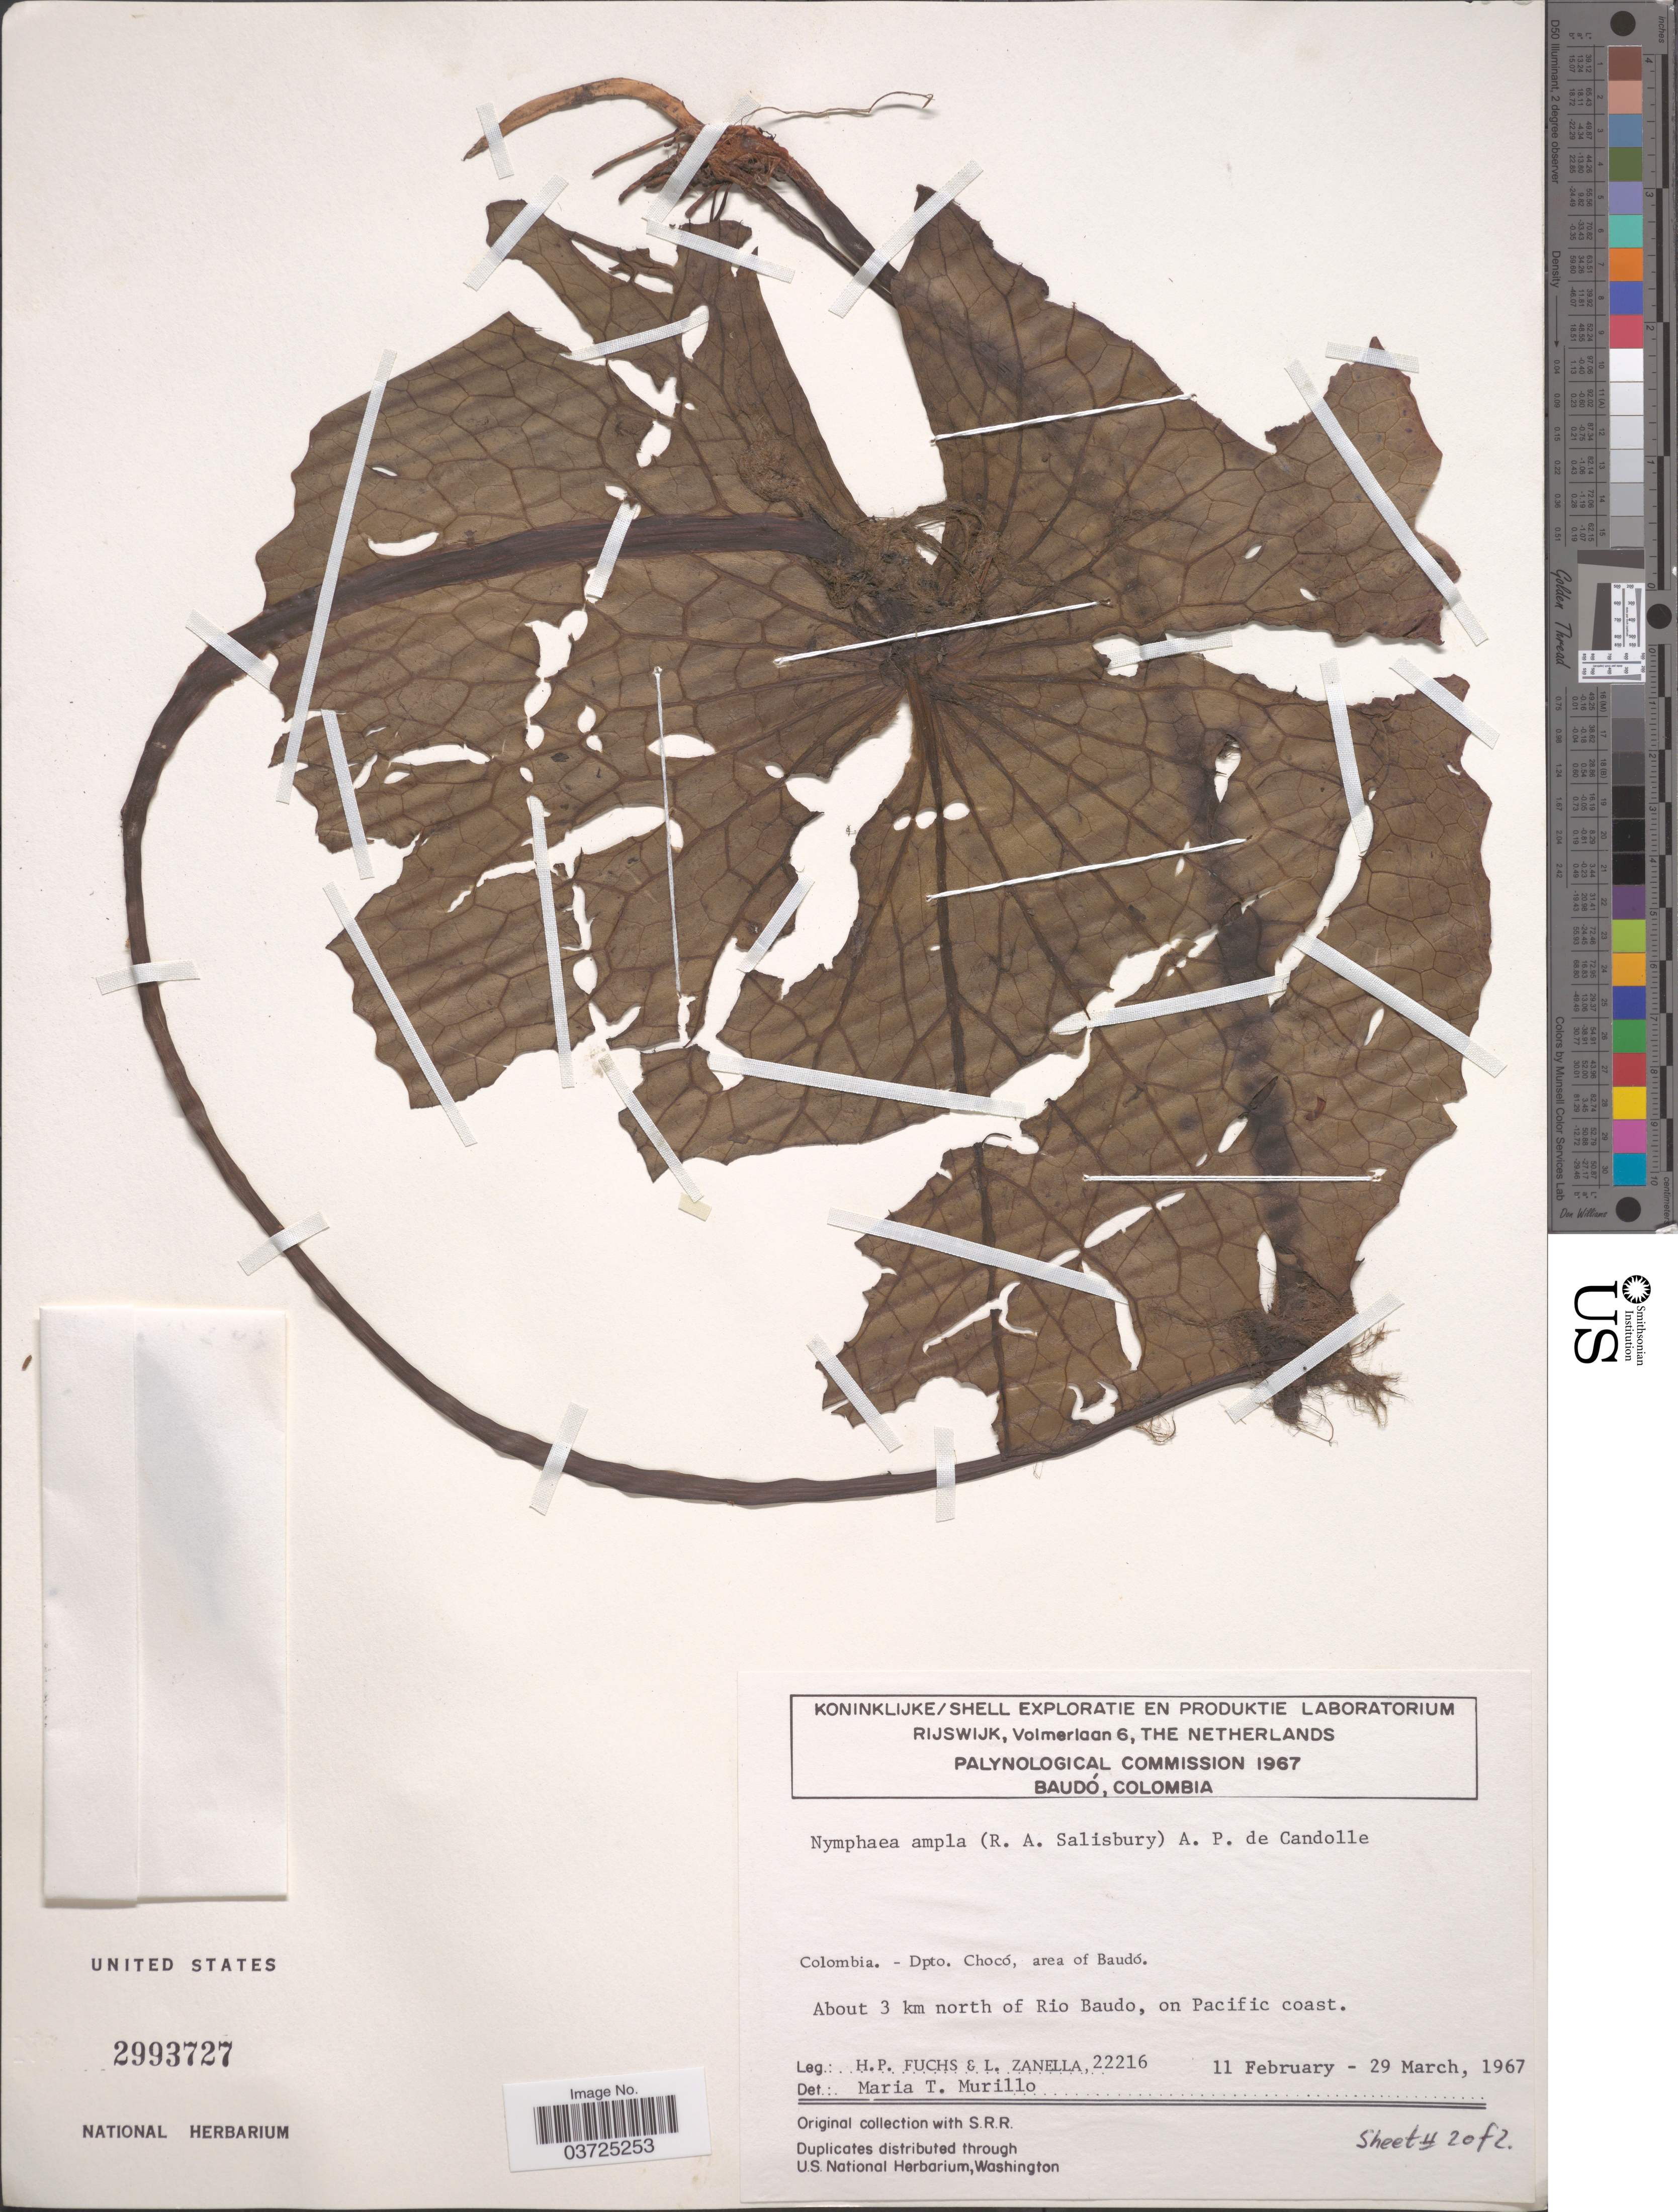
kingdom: Plantae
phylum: Tracheophyta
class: Magnoliopsida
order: Nymphaeales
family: Nymphaeaceae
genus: Nymphaea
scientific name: Nymphaea ampla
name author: (Salisb.) DC.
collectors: H. P. Fuchs & L. Zanella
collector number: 22216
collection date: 1967-02-11/1967-03-29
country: Colombia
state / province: Chocó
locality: Dpto. Chocó, area of Baudó. About 3 km north of Rio Baudo, on Pacific coast.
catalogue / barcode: US 2993727